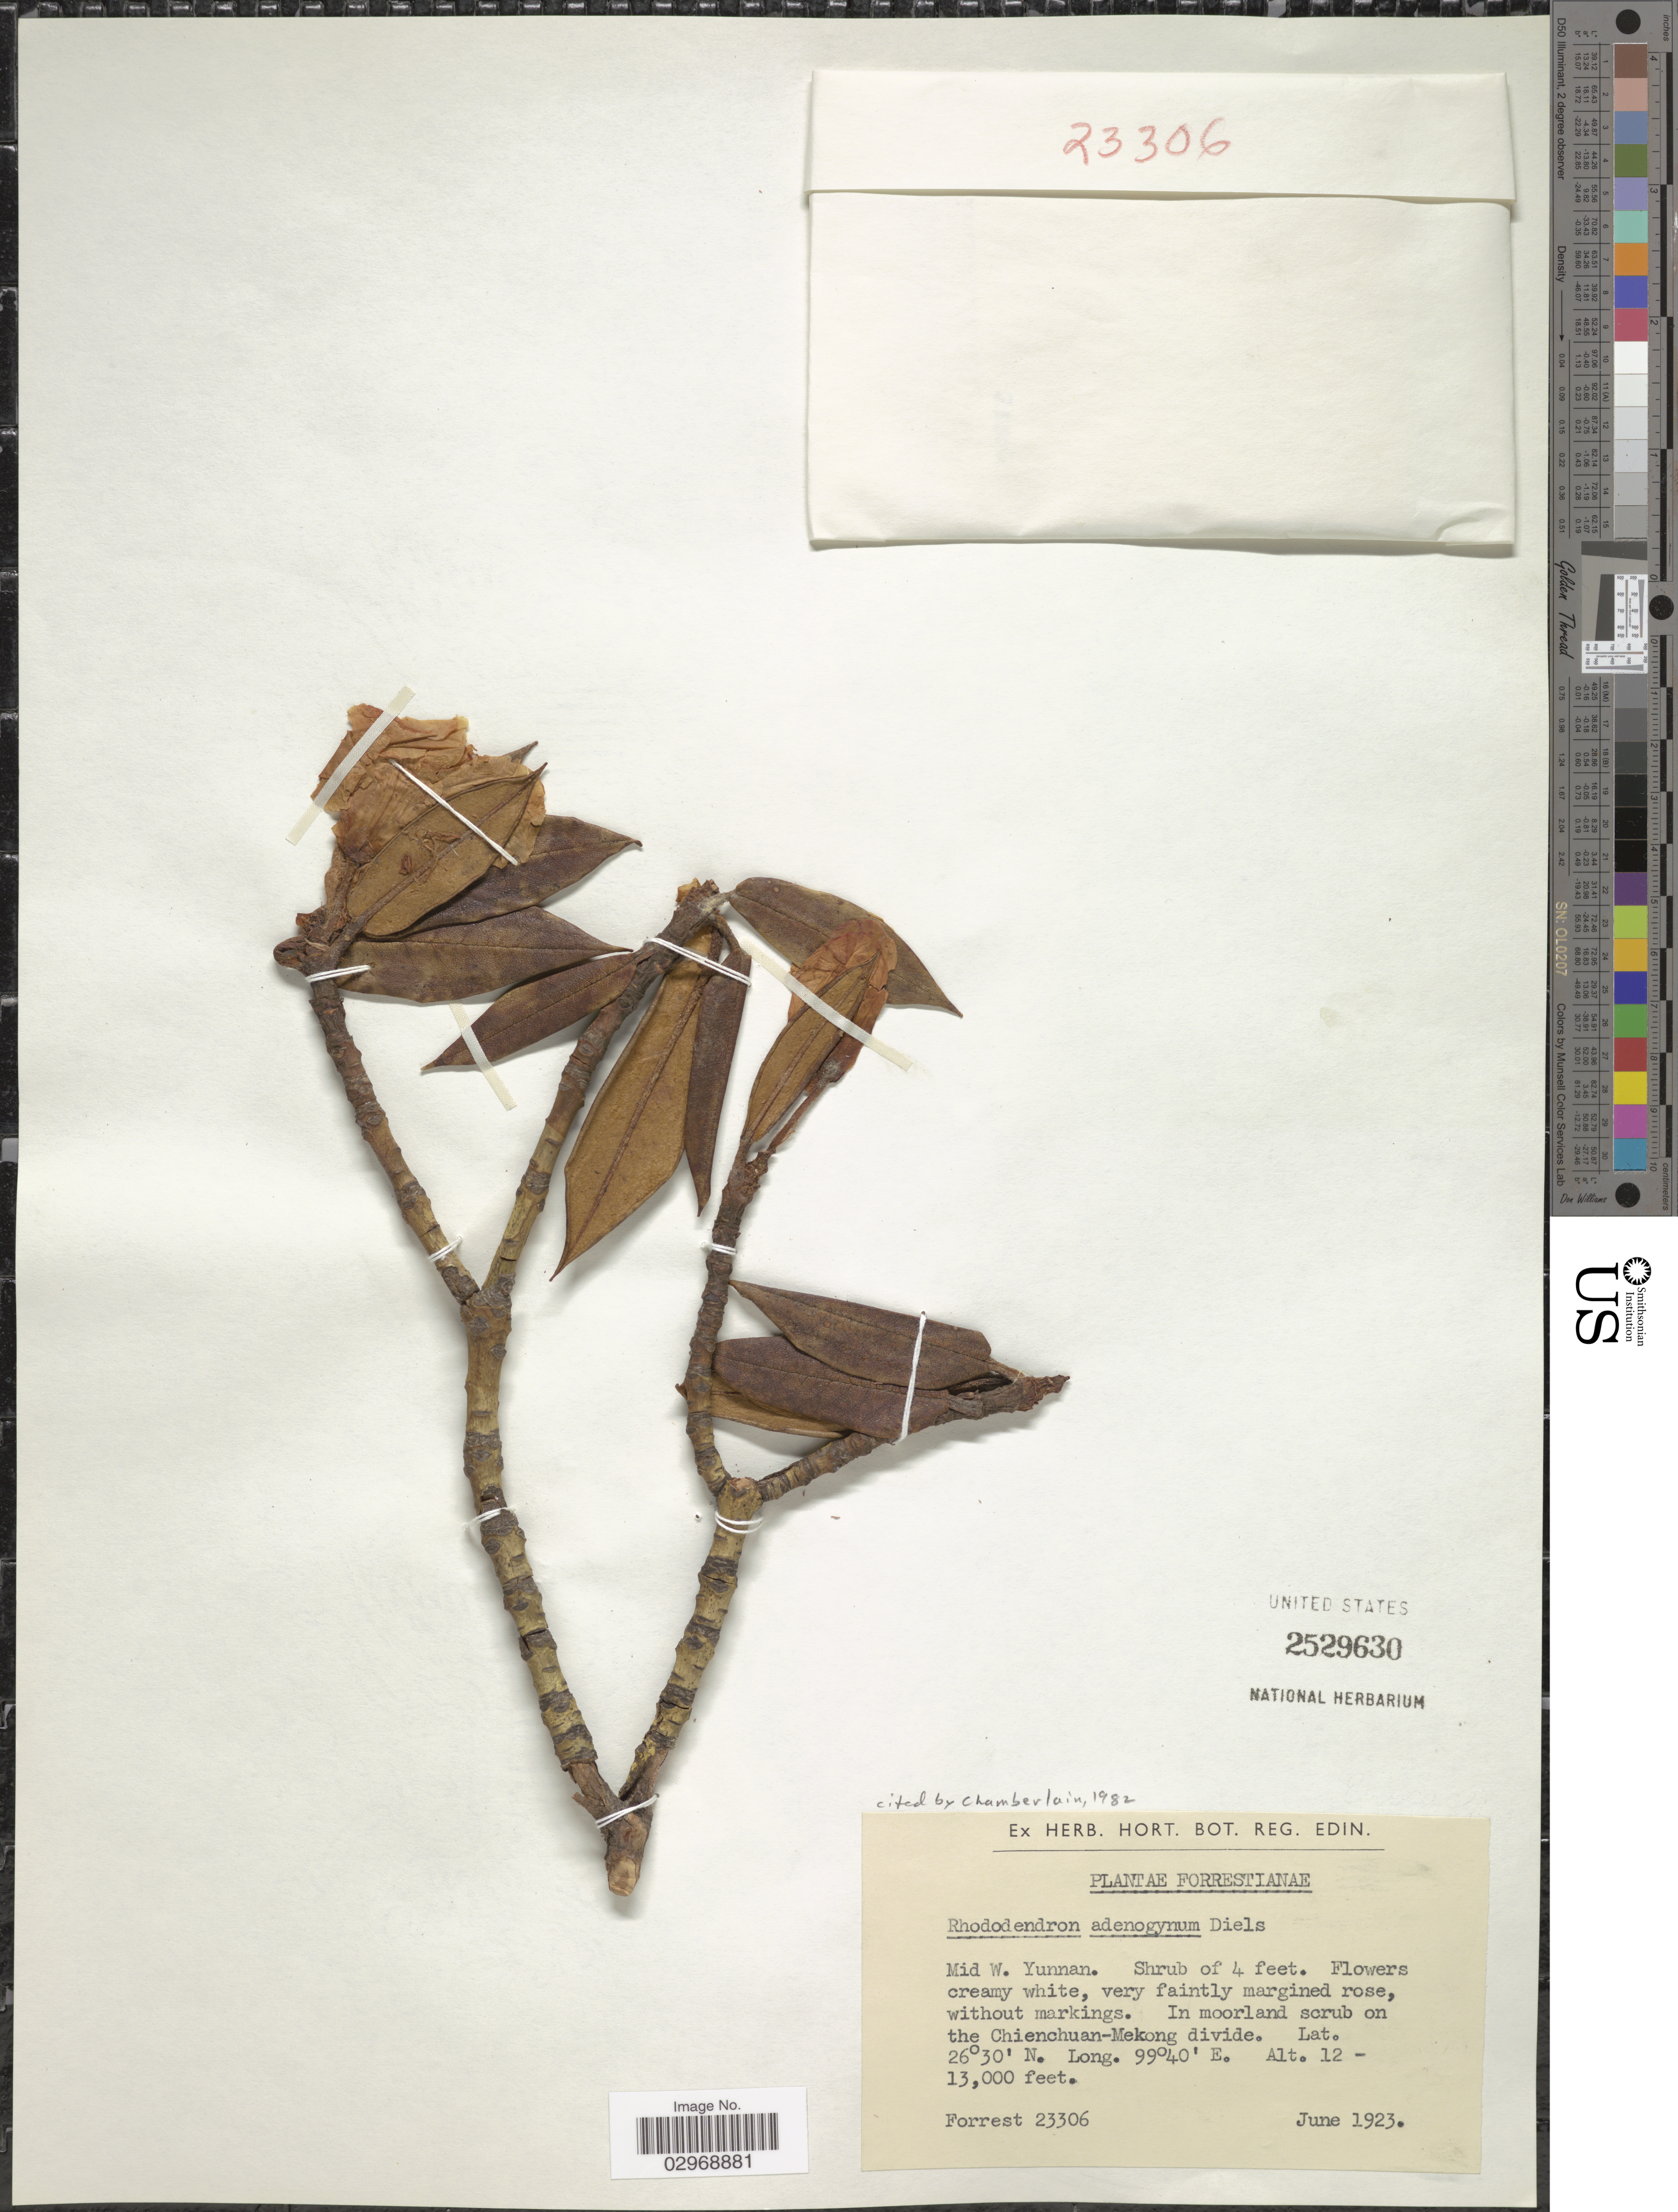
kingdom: Plantae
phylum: Tracheophyta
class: Magnoliopsida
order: Ericales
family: Ericaceae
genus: Rhododendron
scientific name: Rhododendron adenogynum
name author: Diels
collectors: -. Forrest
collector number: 23306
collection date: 1923-06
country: China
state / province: Yunnan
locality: Mid W. Yunnan. In moorland scrub on the Chienchuan-Mekong divide.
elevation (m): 3658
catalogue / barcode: US 2529630